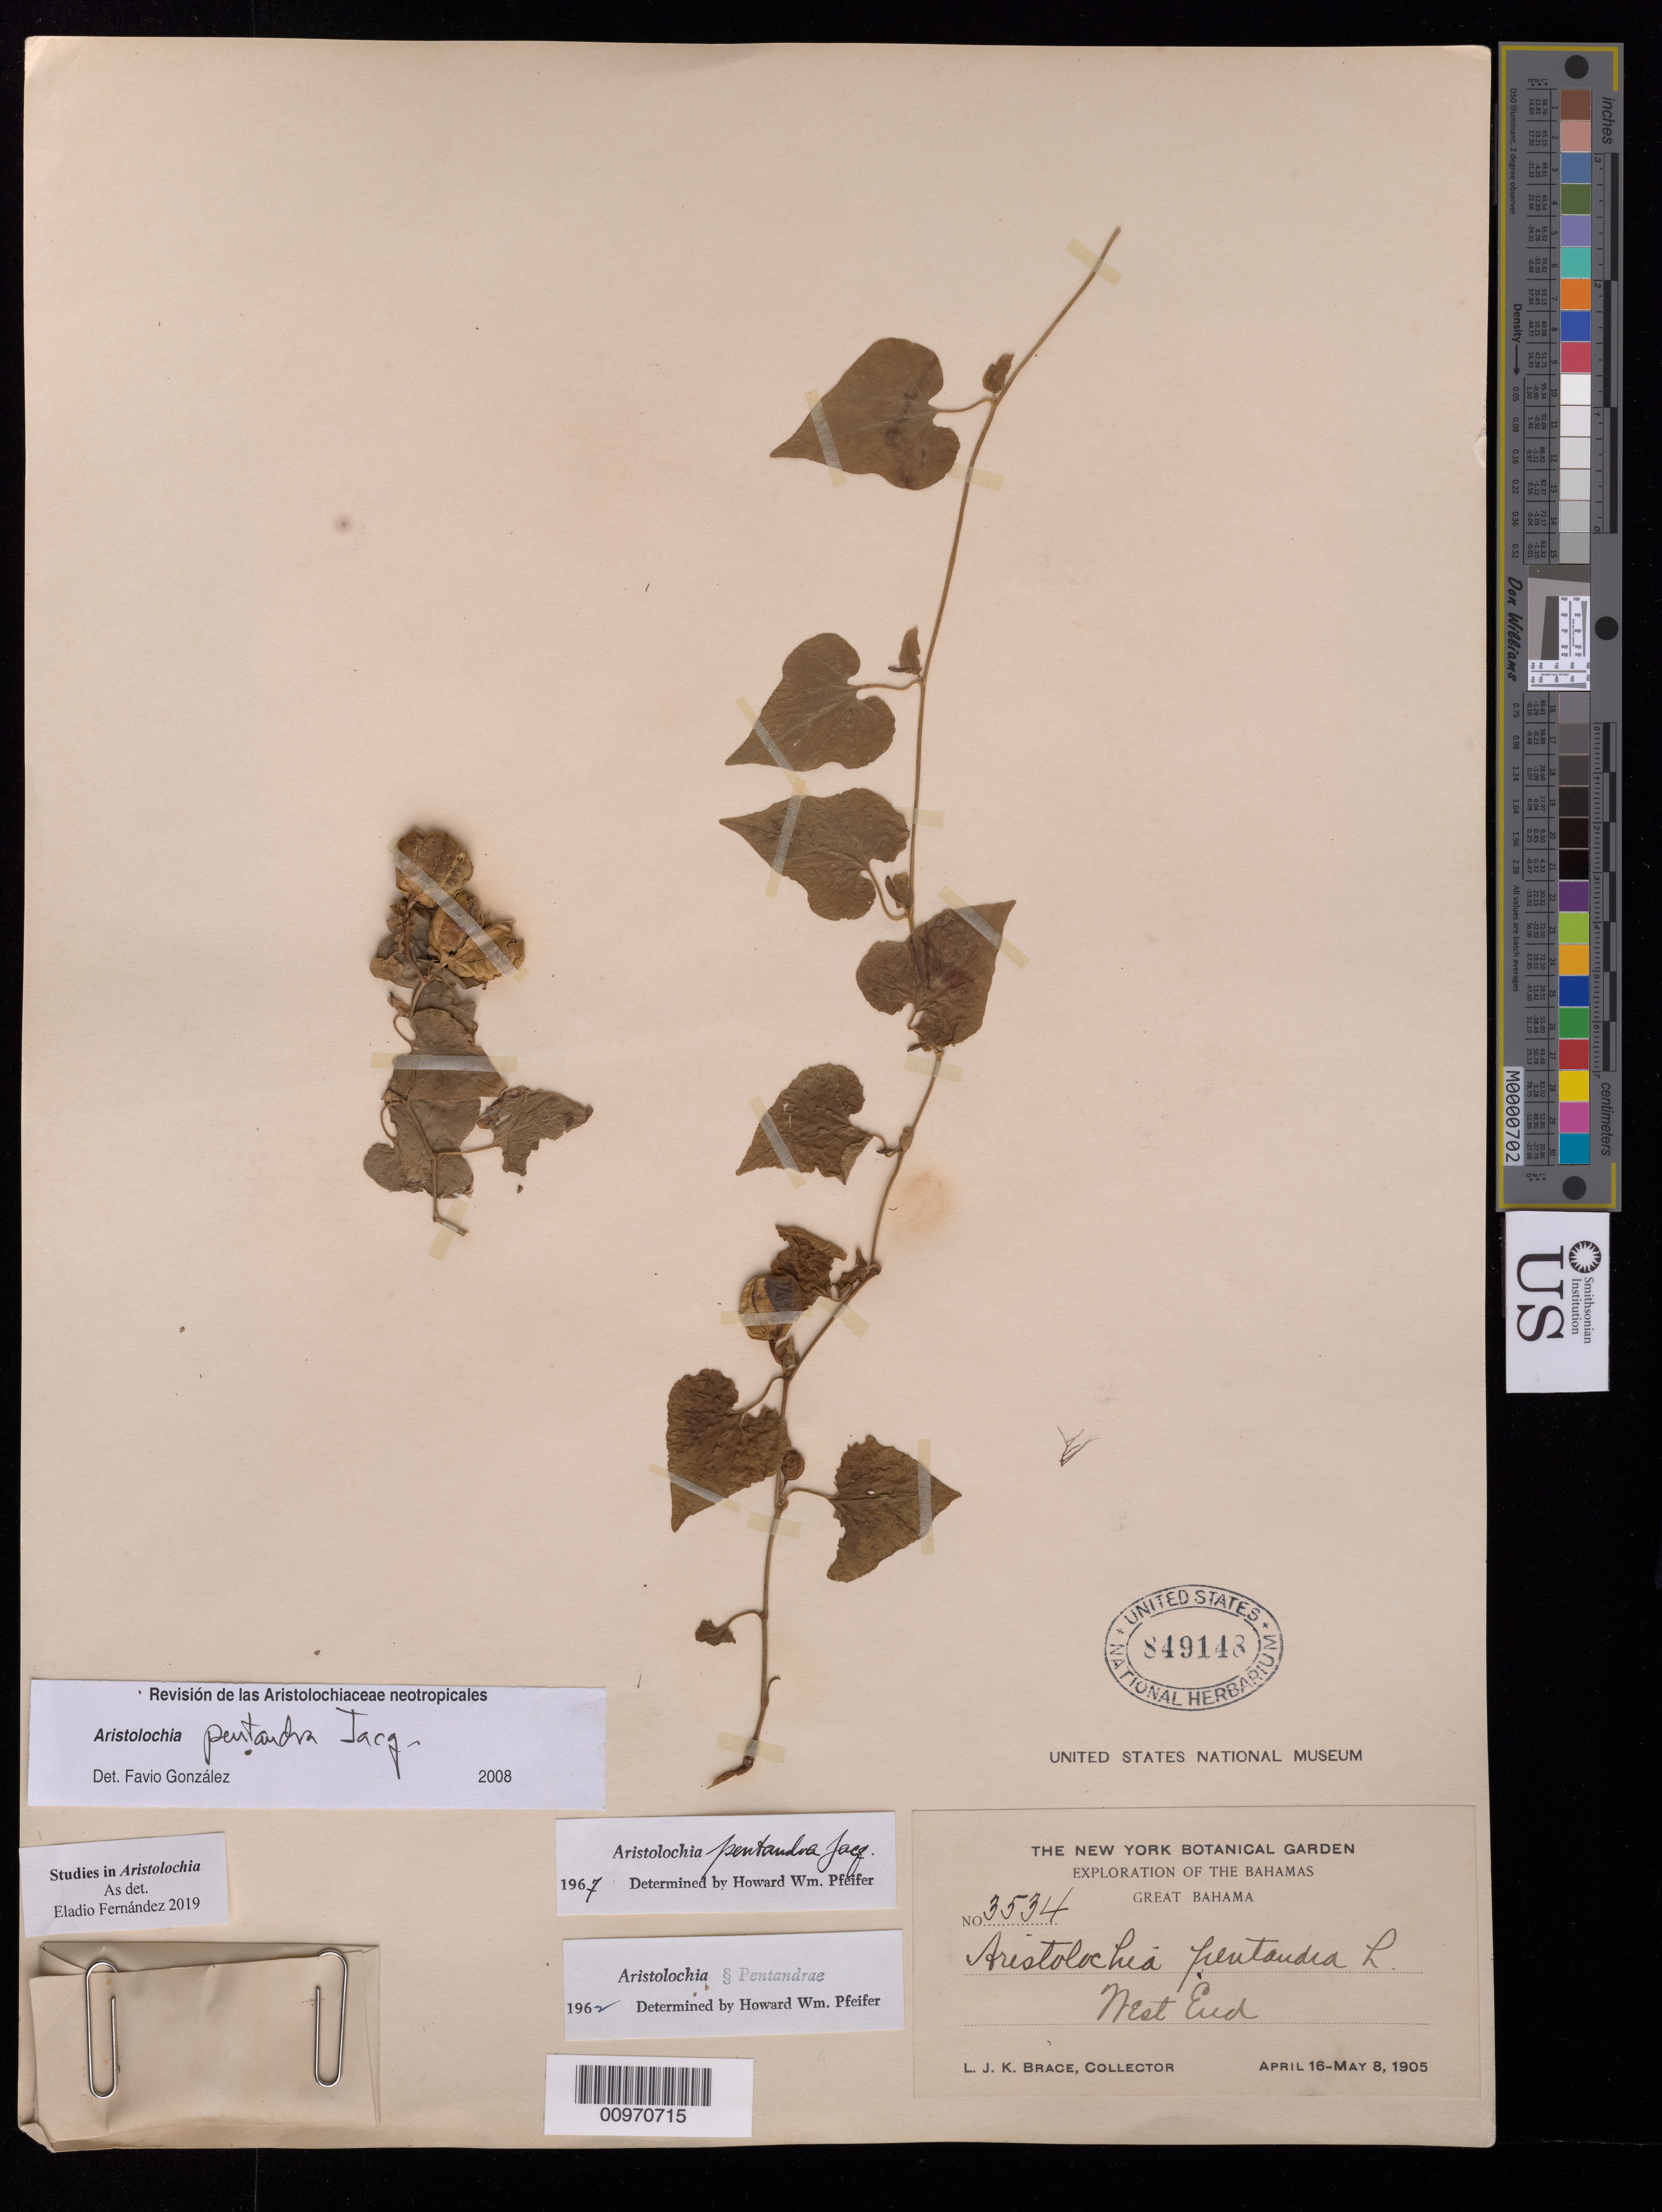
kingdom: Plantae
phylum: Tracheophyta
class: Magnoliopsida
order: Piperales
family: Aristolochiaceae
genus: Aristolochia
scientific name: Aristolochia pentandra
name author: Sessé & Moc.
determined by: González, F., (COL), Universidad Nacional de Colombia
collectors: L. J. K. Brace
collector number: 3543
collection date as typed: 16 Apr 1905 to 08 May 1905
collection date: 1905-04-16/1905-05-08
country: Bahamas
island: Great Bahama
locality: West End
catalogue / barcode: US 849148